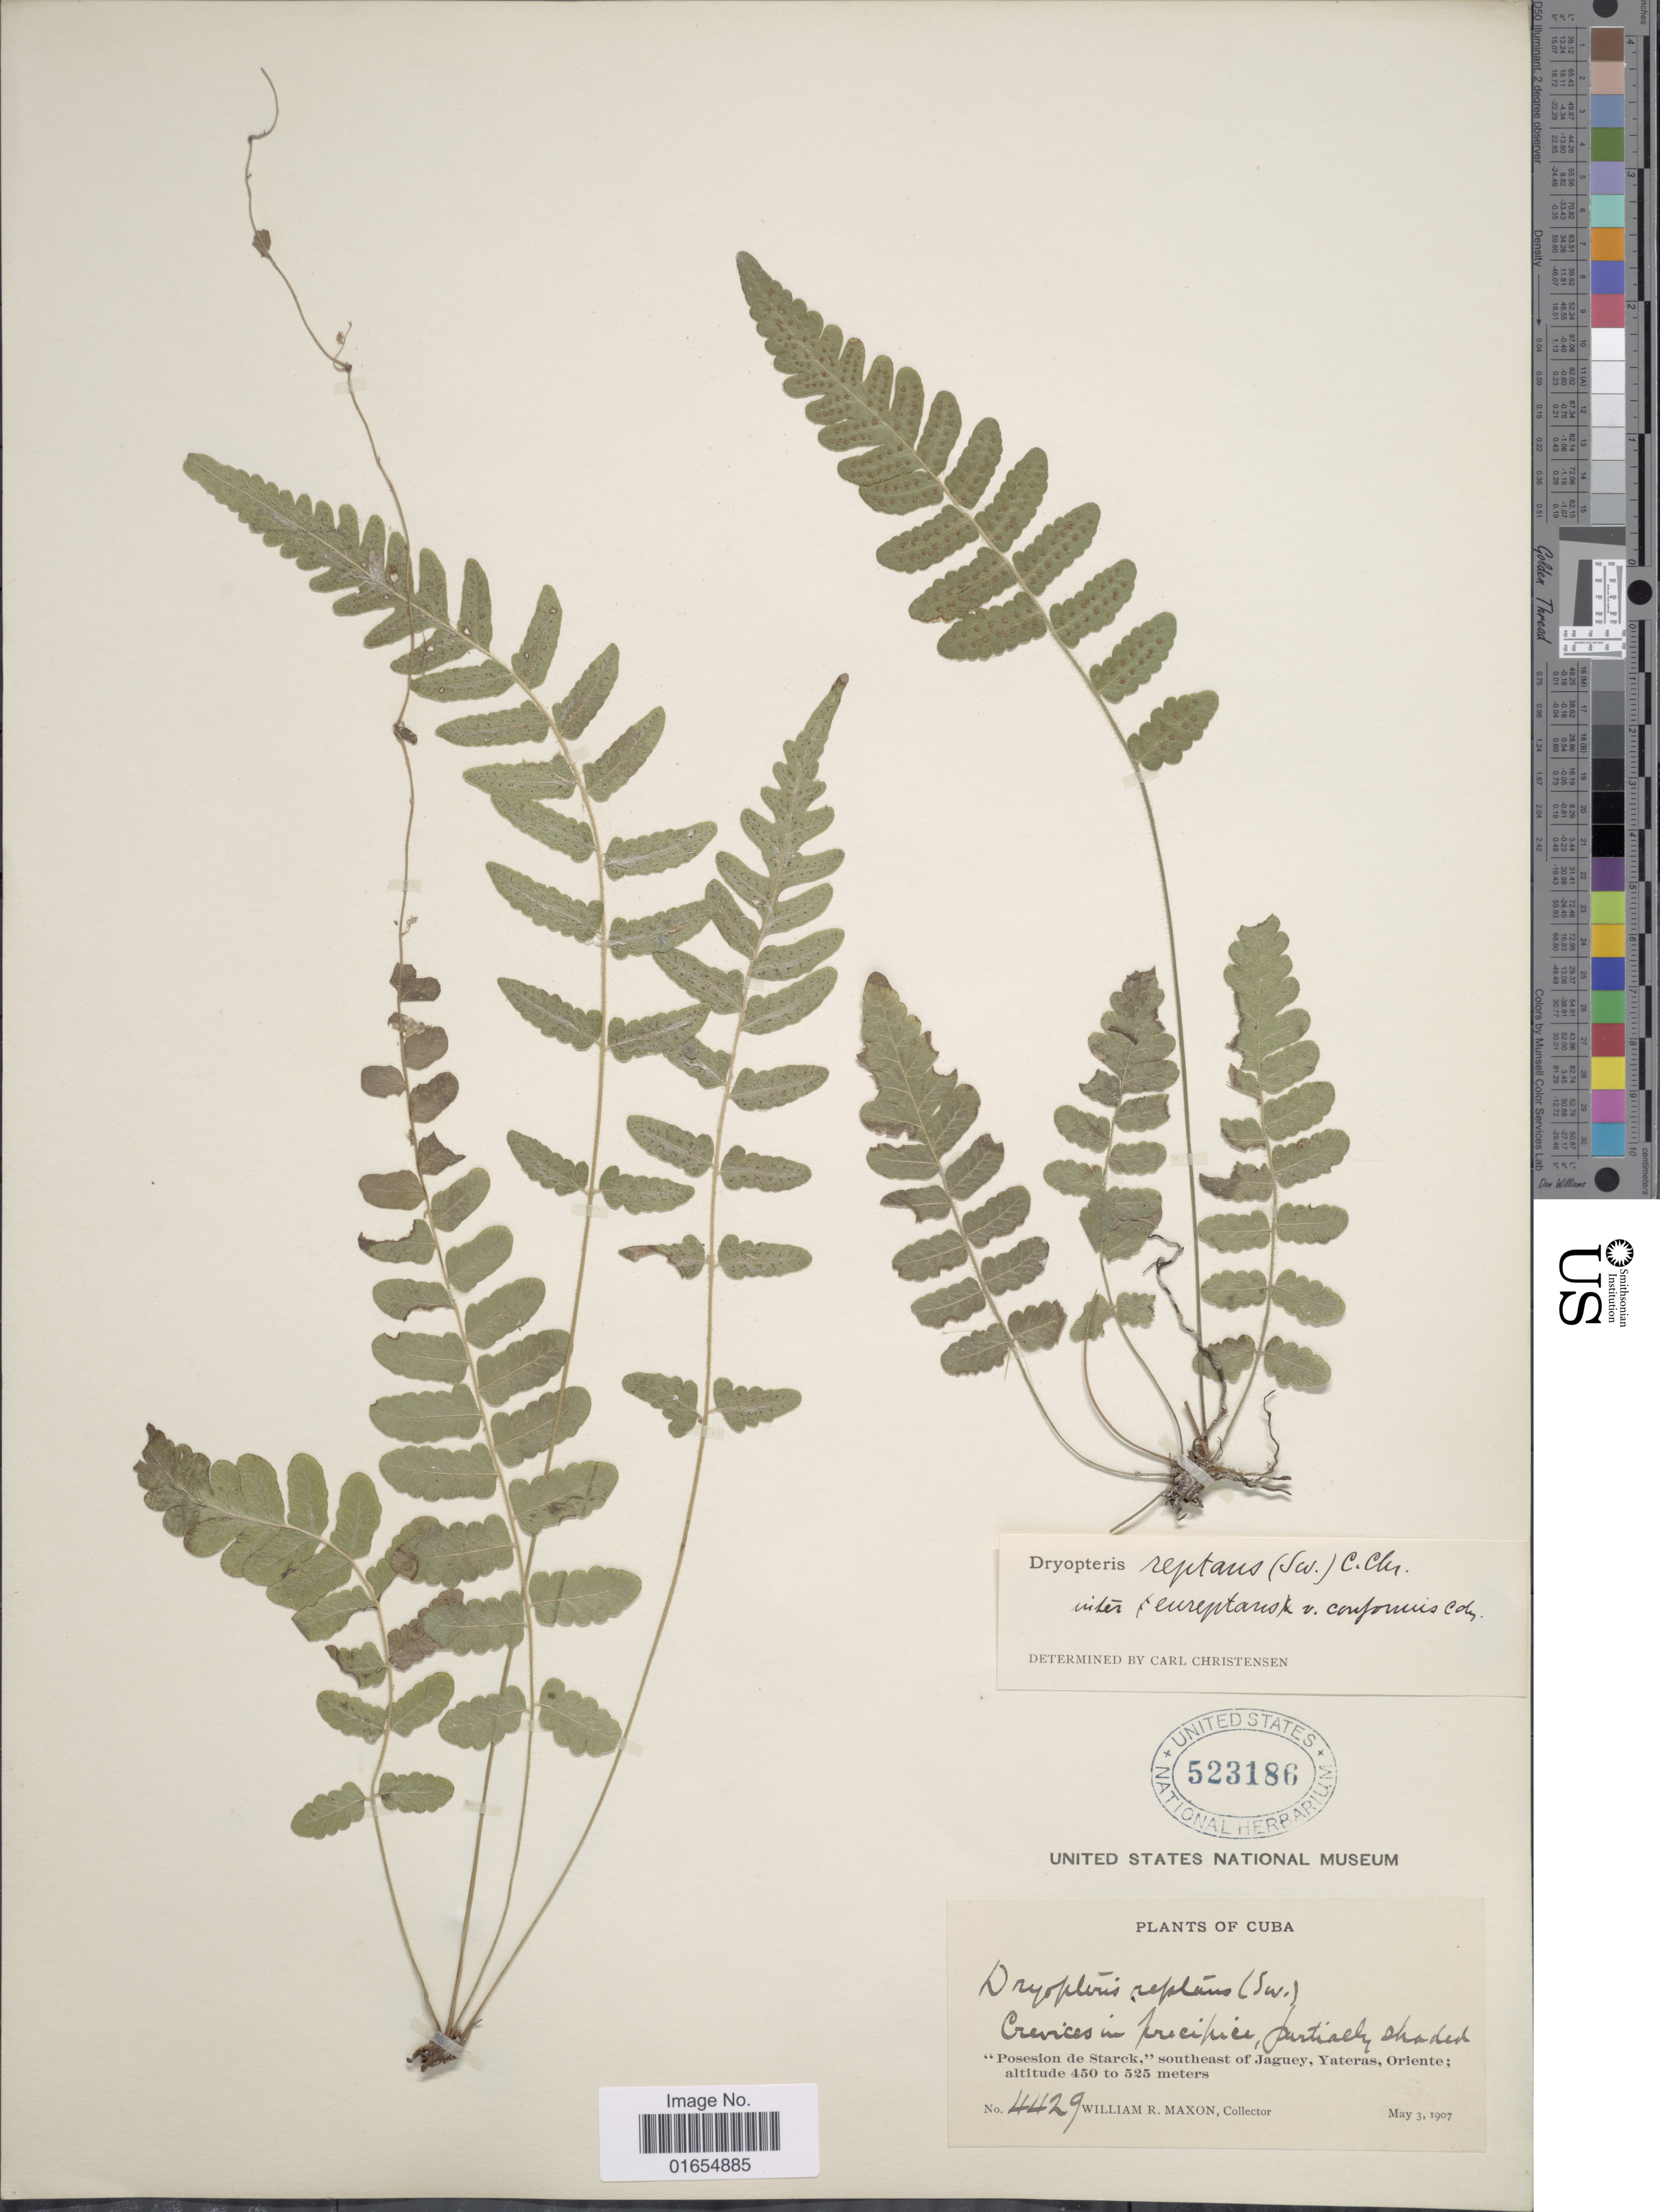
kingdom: Plantae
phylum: Tracheophyta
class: Polypodiopsida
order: Polypodiales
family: Thelypteridaceae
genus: Goniopteris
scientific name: Goniopteris reptans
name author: (J.F. Gmel.) C. Presl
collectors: W. R. Maxon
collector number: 4429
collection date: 1907-05-03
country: Cuba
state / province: Oriente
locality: Posesion de Starck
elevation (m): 450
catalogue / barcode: US 523186